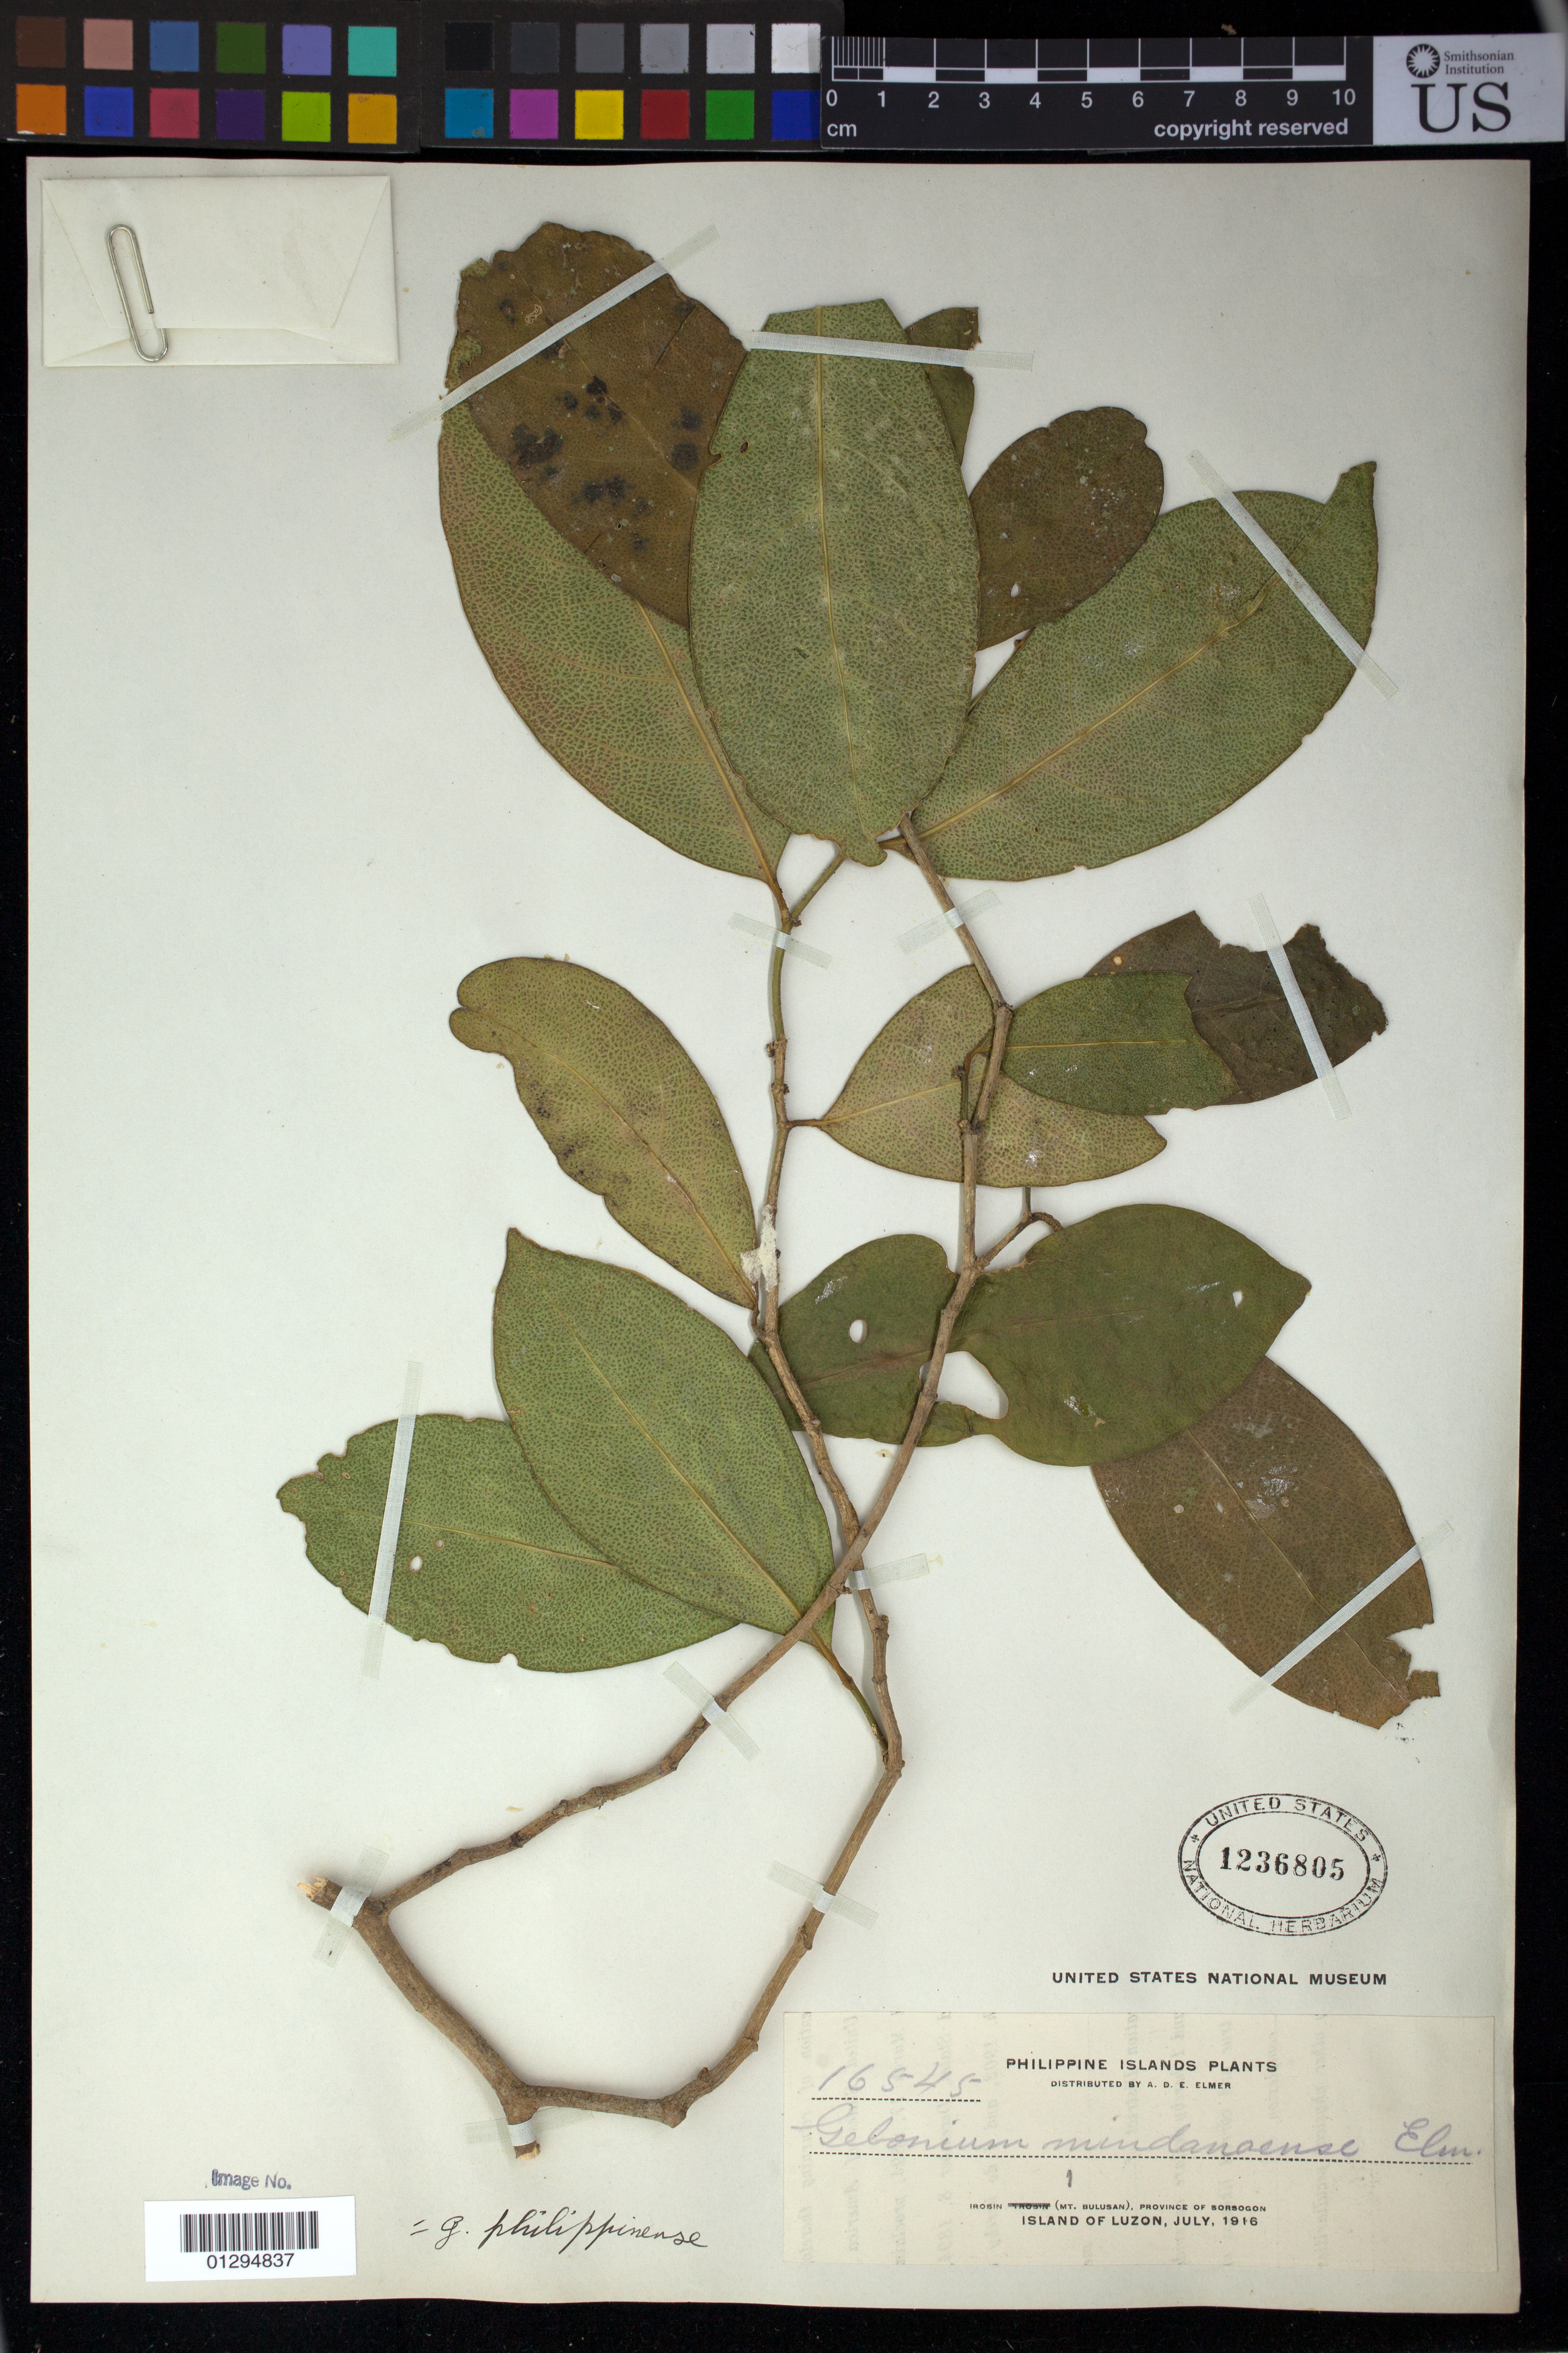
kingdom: Plantae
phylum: Tracheophyta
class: Magnoliopsida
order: Malpighiales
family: Euphorbiaceae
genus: Suregada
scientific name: Suregada philippinensis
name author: (Pax & K. Hoffm.) Croizat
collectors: A. D. E. Elmer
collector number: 16545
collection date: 1916-07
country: Philippines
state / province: Bicol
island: Luzon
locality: Irosin (Mount Bulusan). Province of Sorsogon, Island of Luzon.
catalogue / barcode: US 1236805